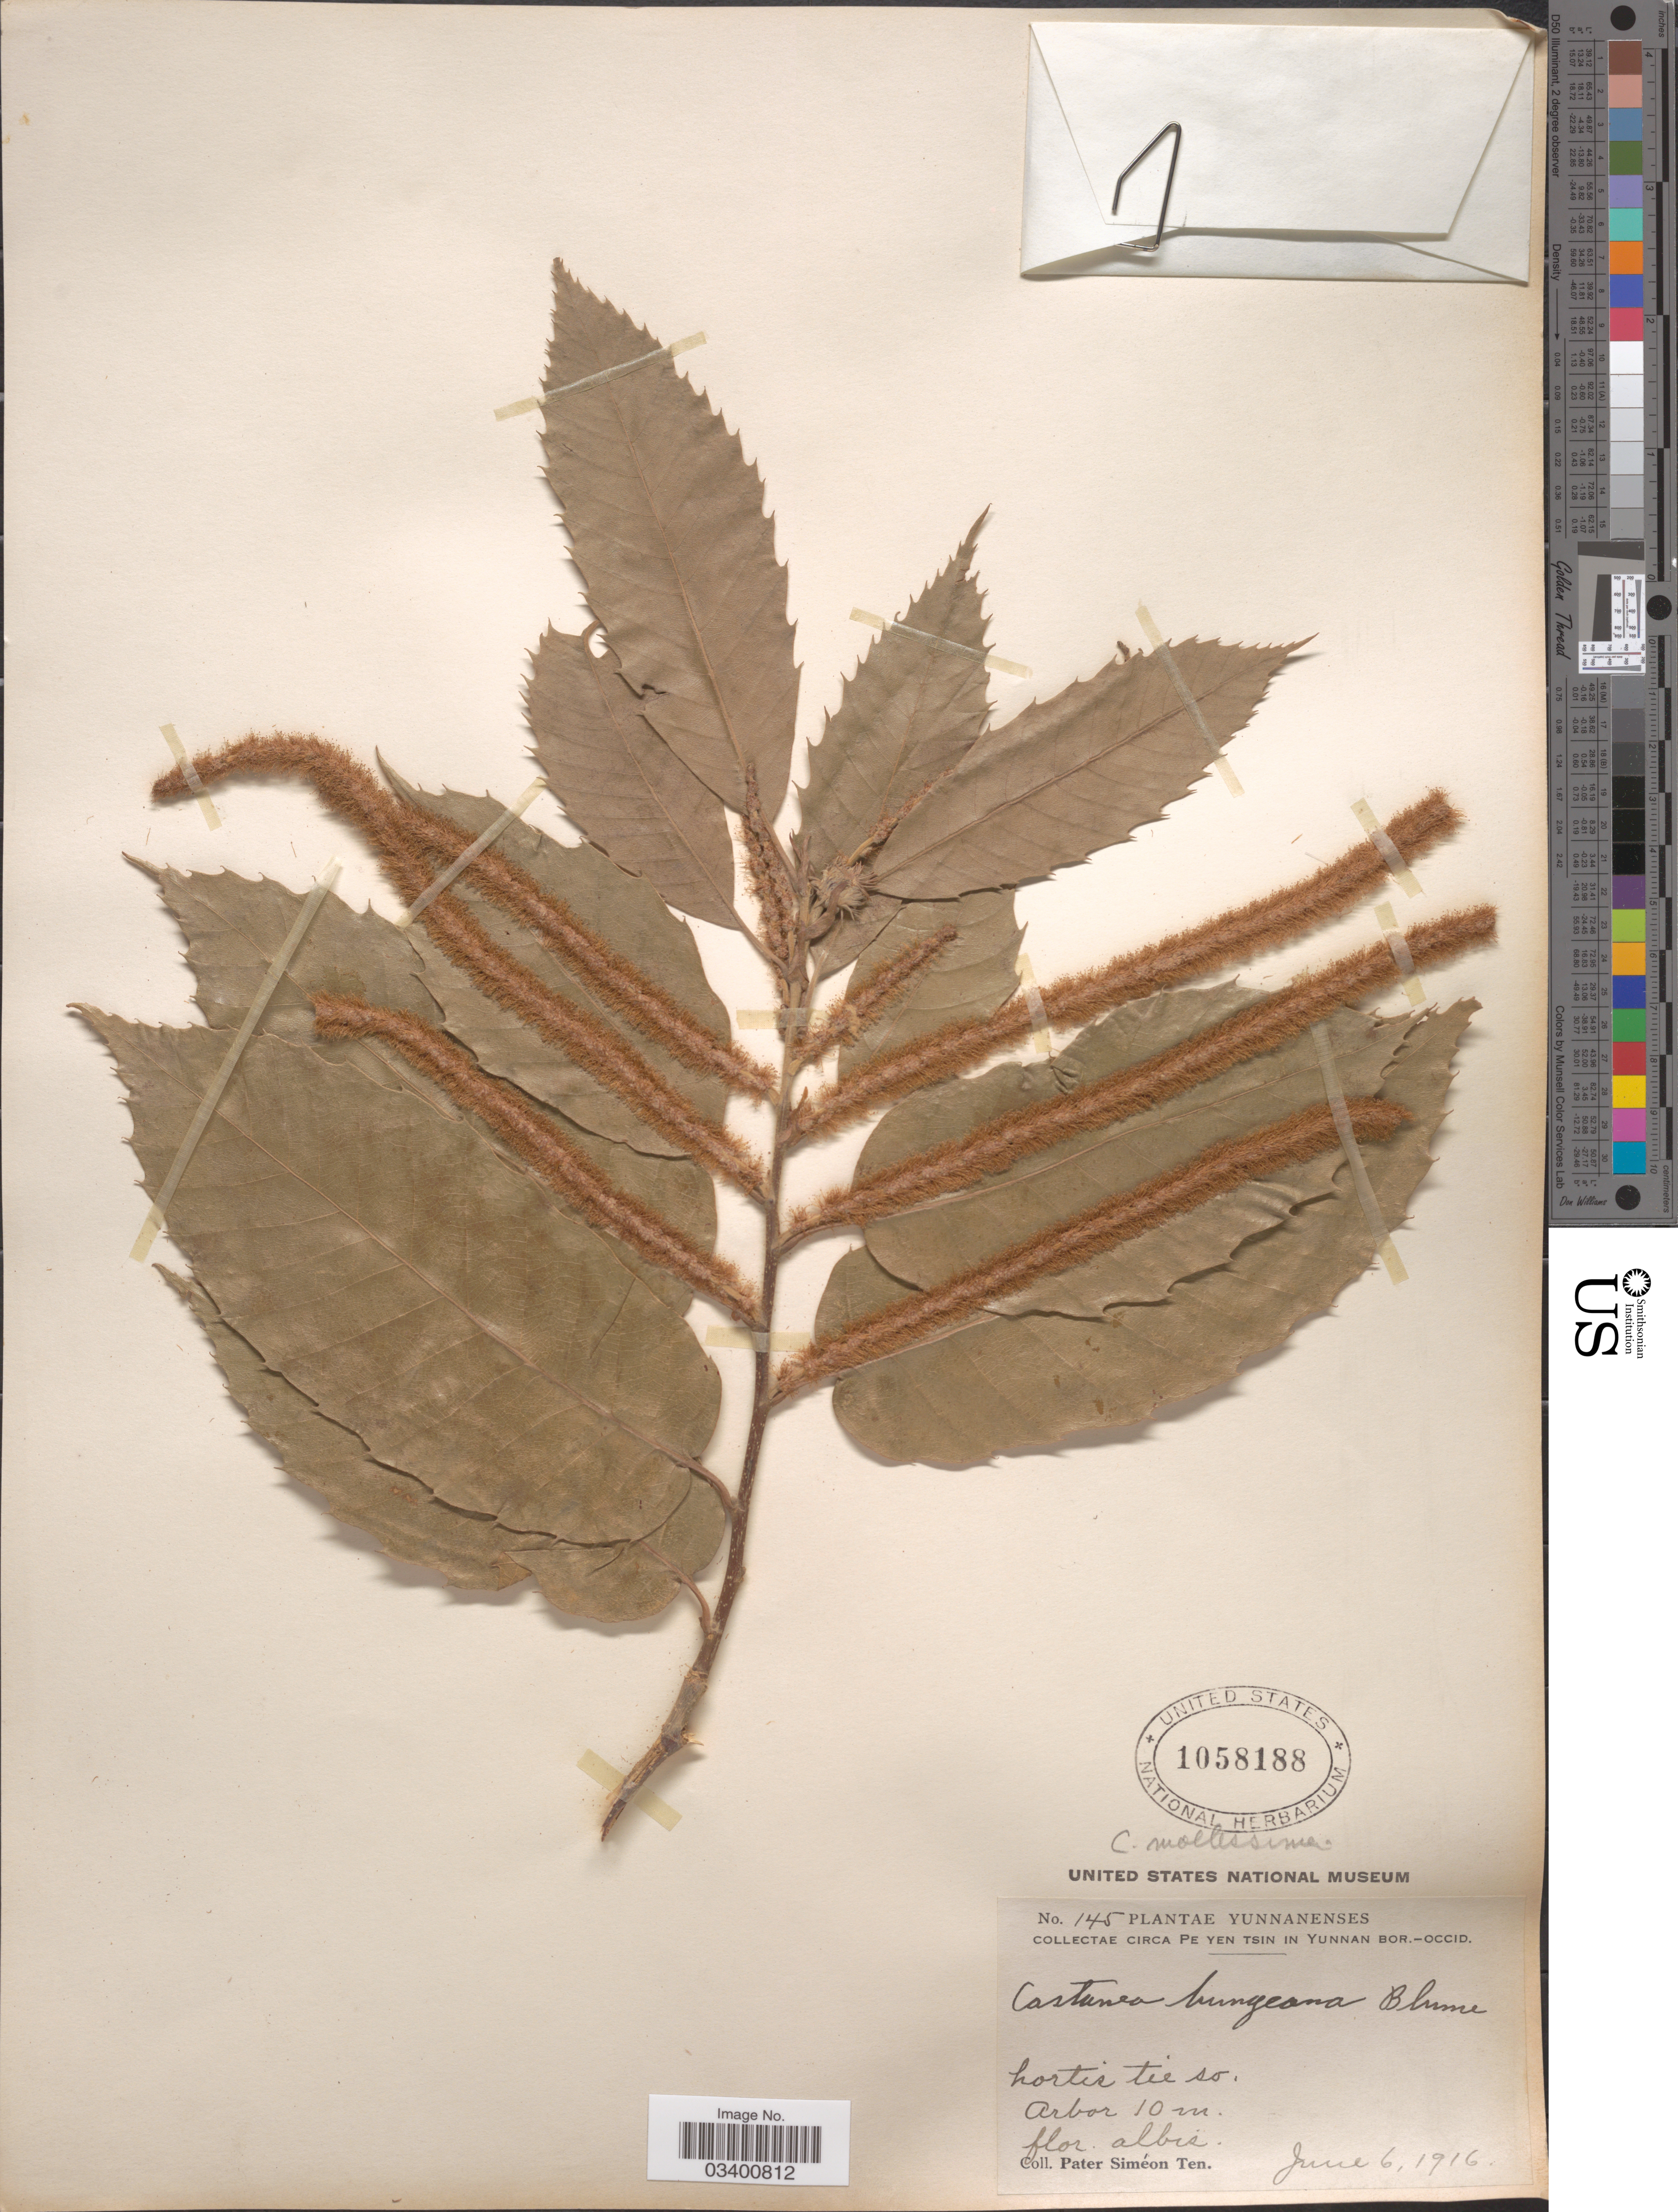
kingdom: Plantae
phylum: Tracheophyta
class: Magnoliopsida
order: Fagales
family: Fagaceae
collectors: P. S. Ten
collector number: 145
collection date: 1916-06-06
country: China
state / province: Yunnan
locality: Circa Pe Yen Tsin in Yunnan Bor.-Occid. Hortis tie so. [unsure placement]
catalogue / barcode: US 1058188